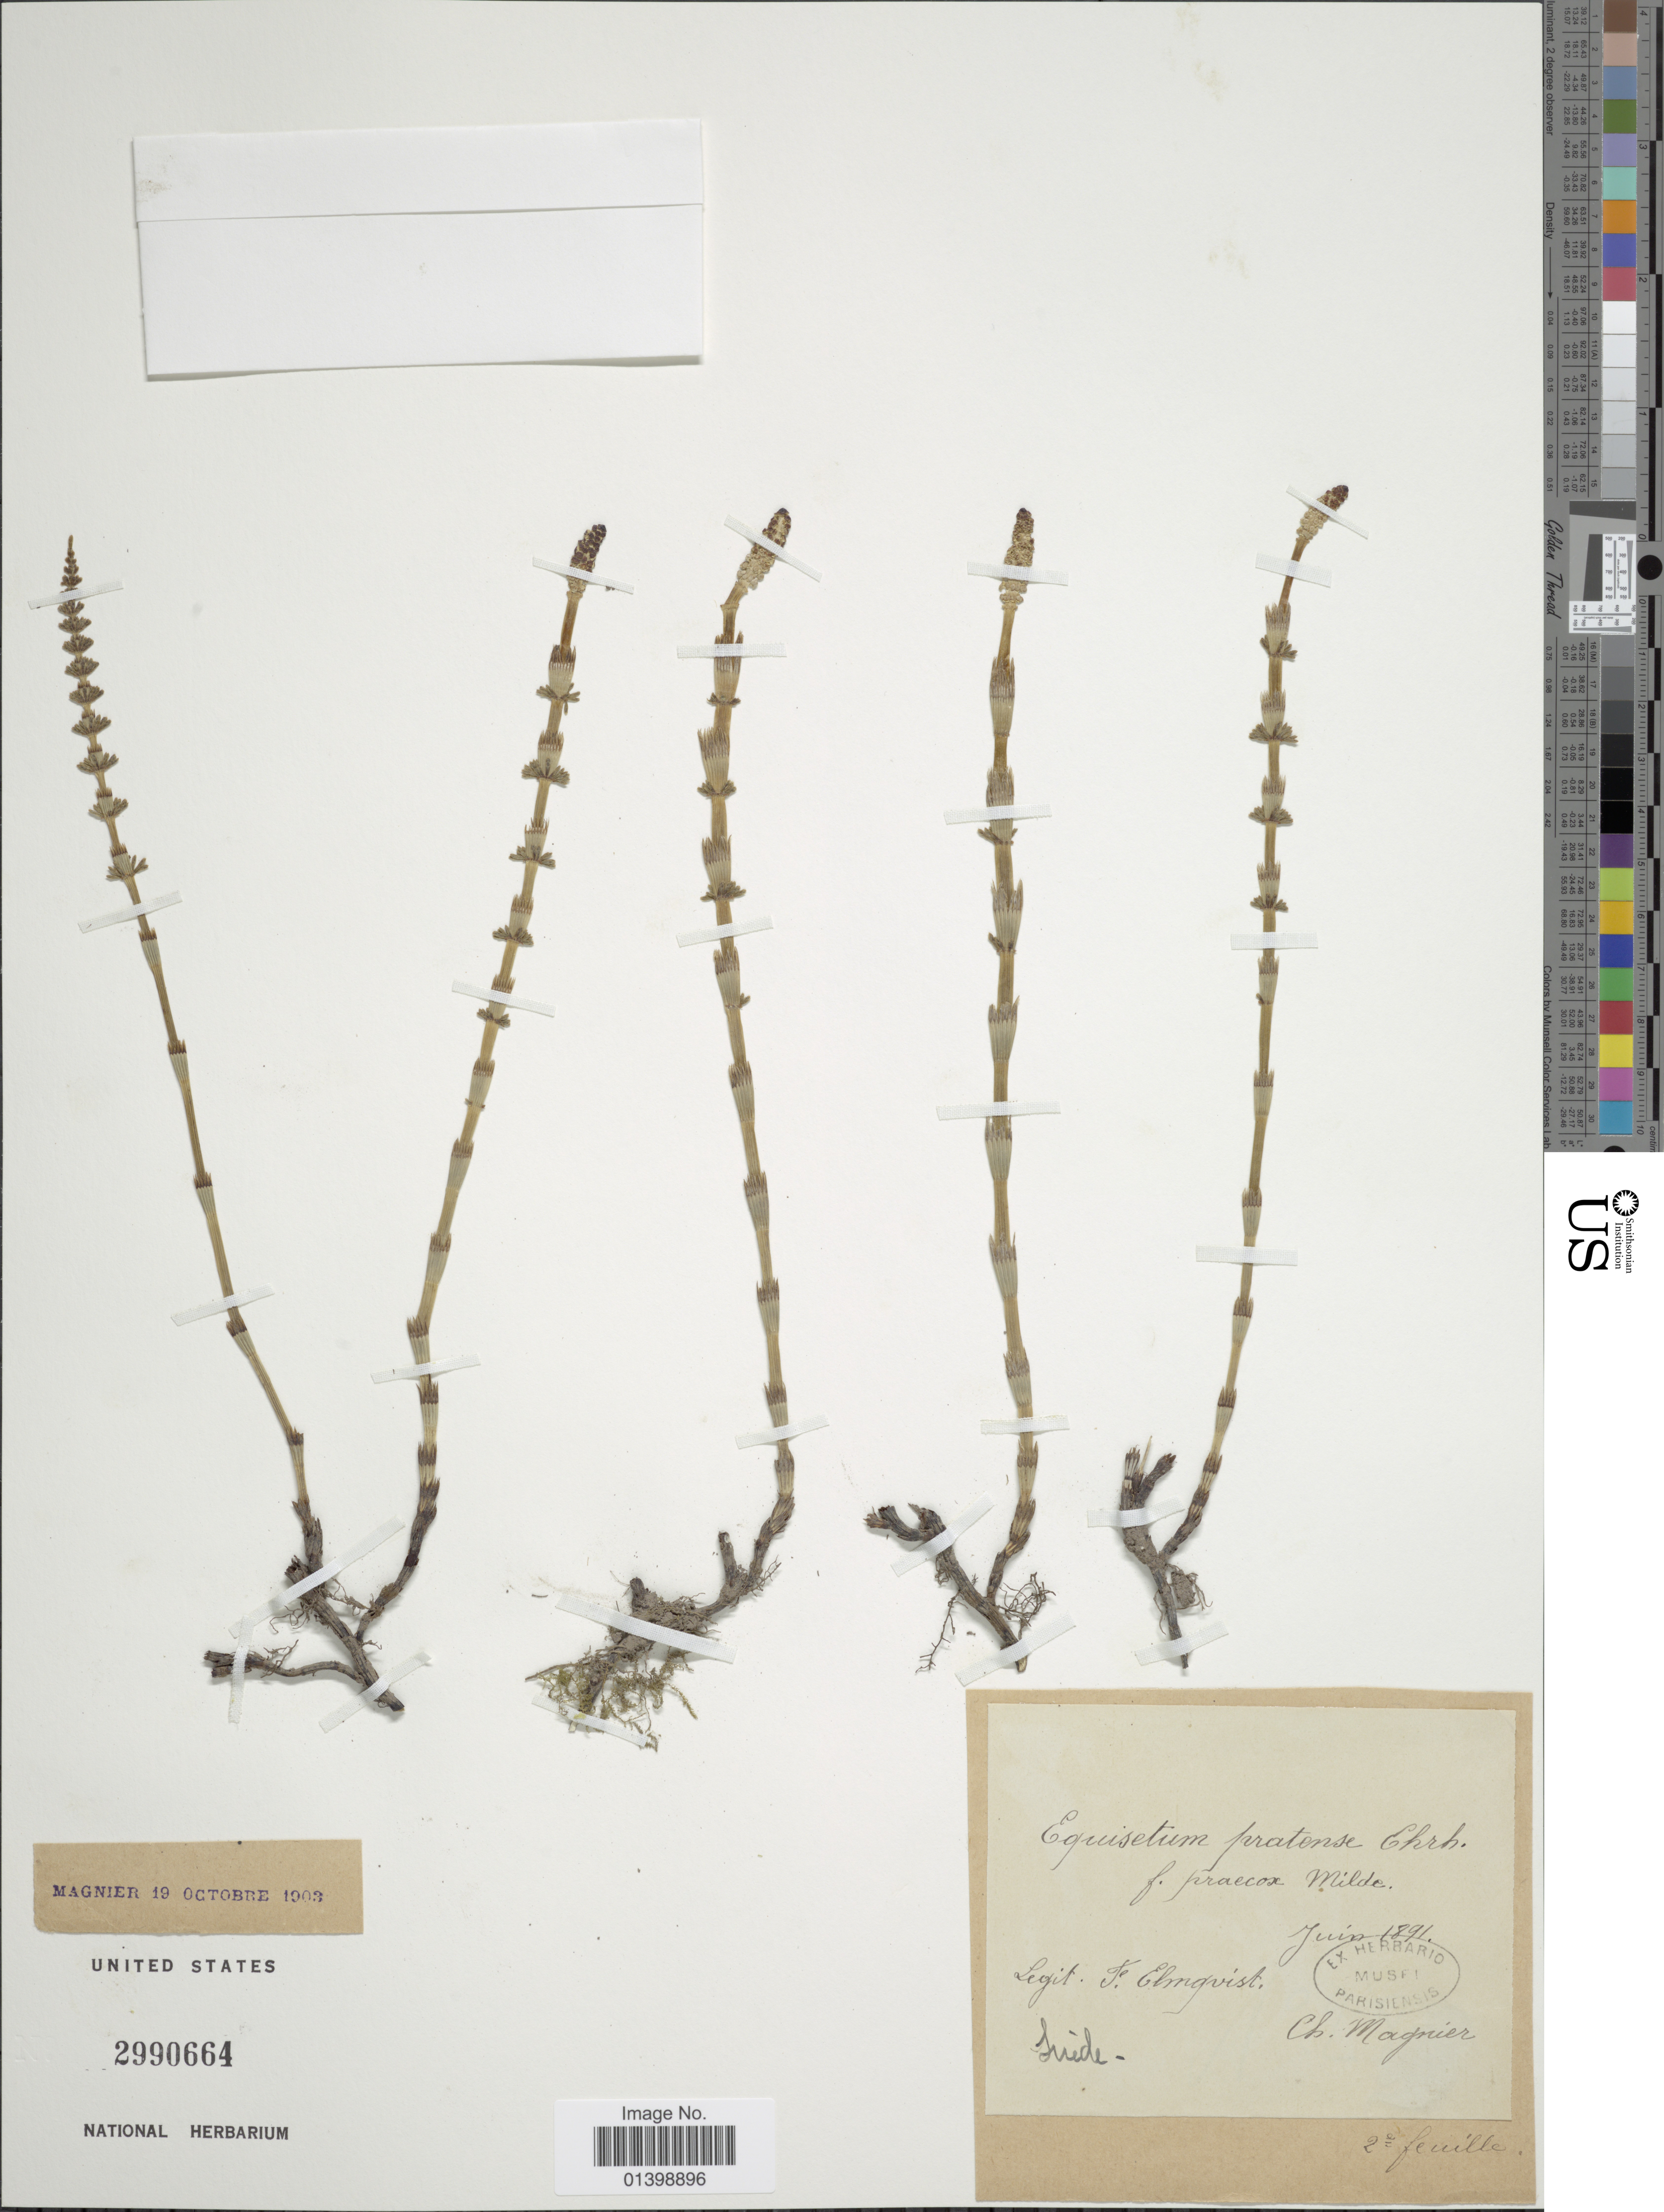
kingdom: Plantae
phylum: Tracheophyta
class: Polypodiopsida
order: Equisetales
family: Equisetaceae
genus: Equisetum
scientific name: Equisetum pratense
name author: Ehrh.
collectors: F. Elmquist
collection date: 1891-06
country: Sweden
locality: Suède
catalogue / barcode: US 2990664